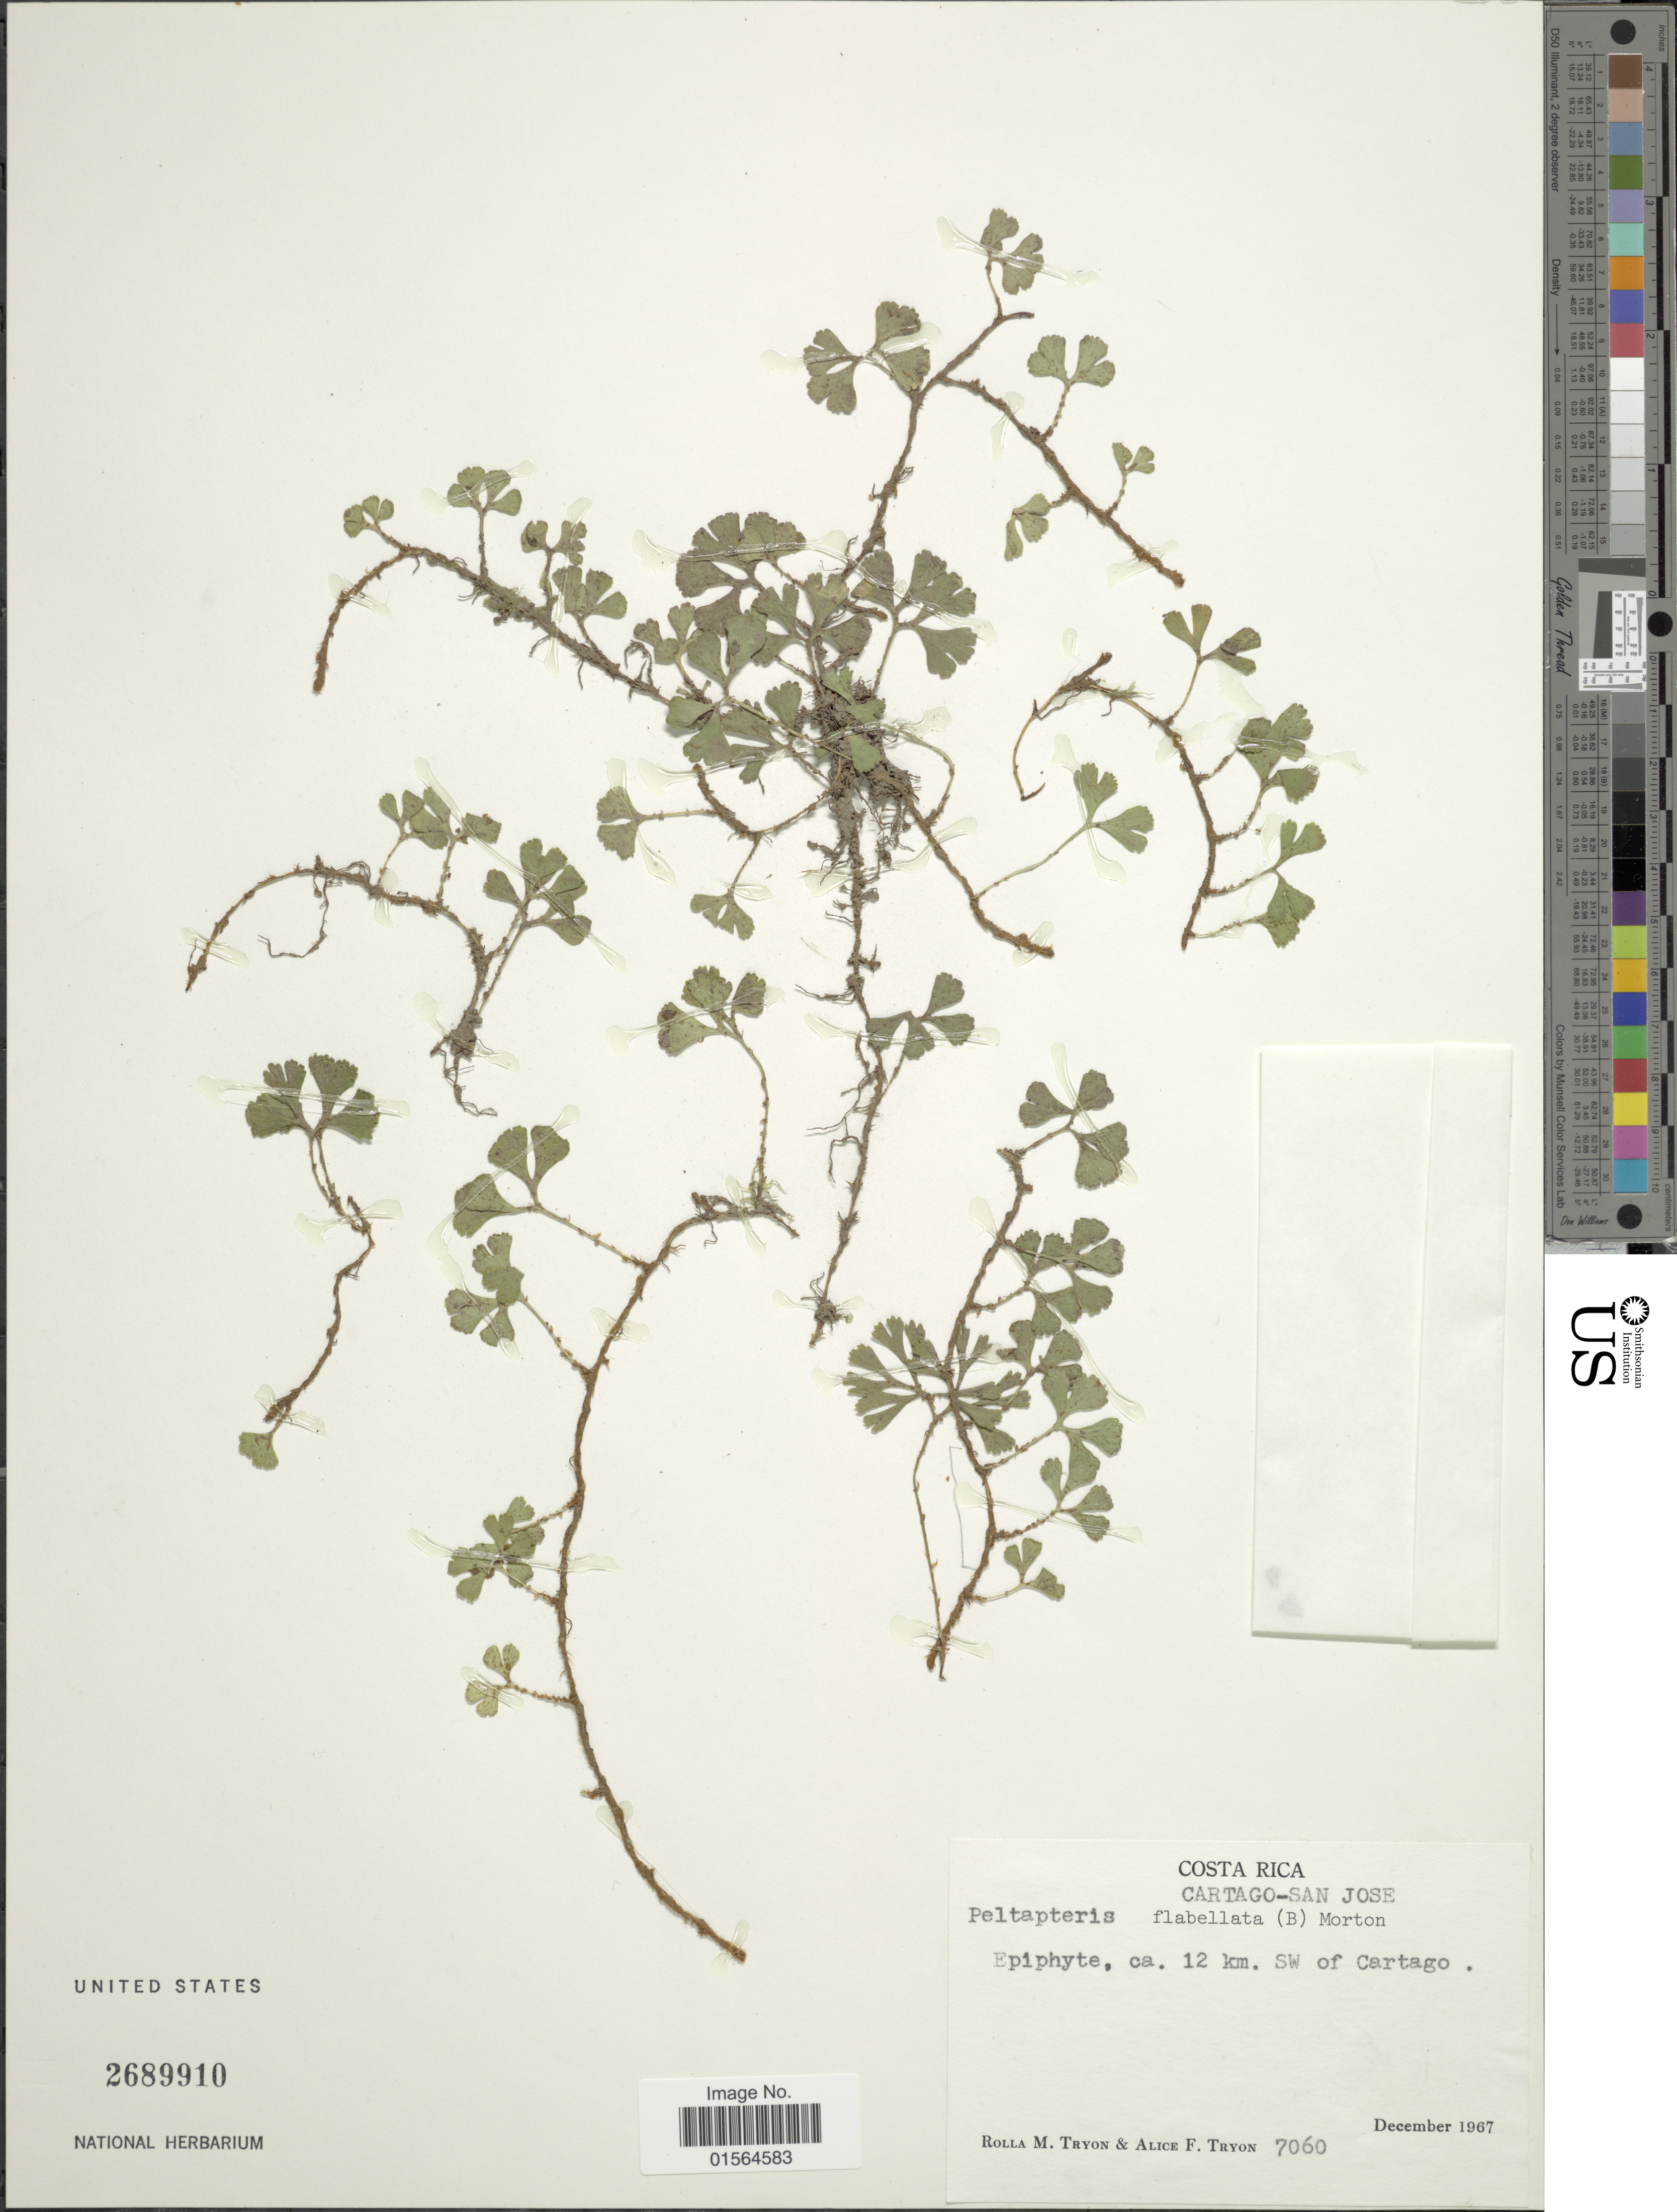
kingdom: Plantae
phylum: Tracheophyta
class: Polypodiopsida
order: Polypodiales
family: Dryopteridaceae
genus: Elaphoglossum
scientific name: Elaphoglossum peltatum f. flabellatum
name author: (Humb. & Bonpl. ex Willd.) Mickel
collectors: R. M. Tryon & A. F. Tryon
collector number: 7060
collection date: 1967-12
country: Costa Rica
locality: Cartago-San Jose, Epiphyte, ca. 12 km. SW of Cartago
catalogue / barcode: US 2689910